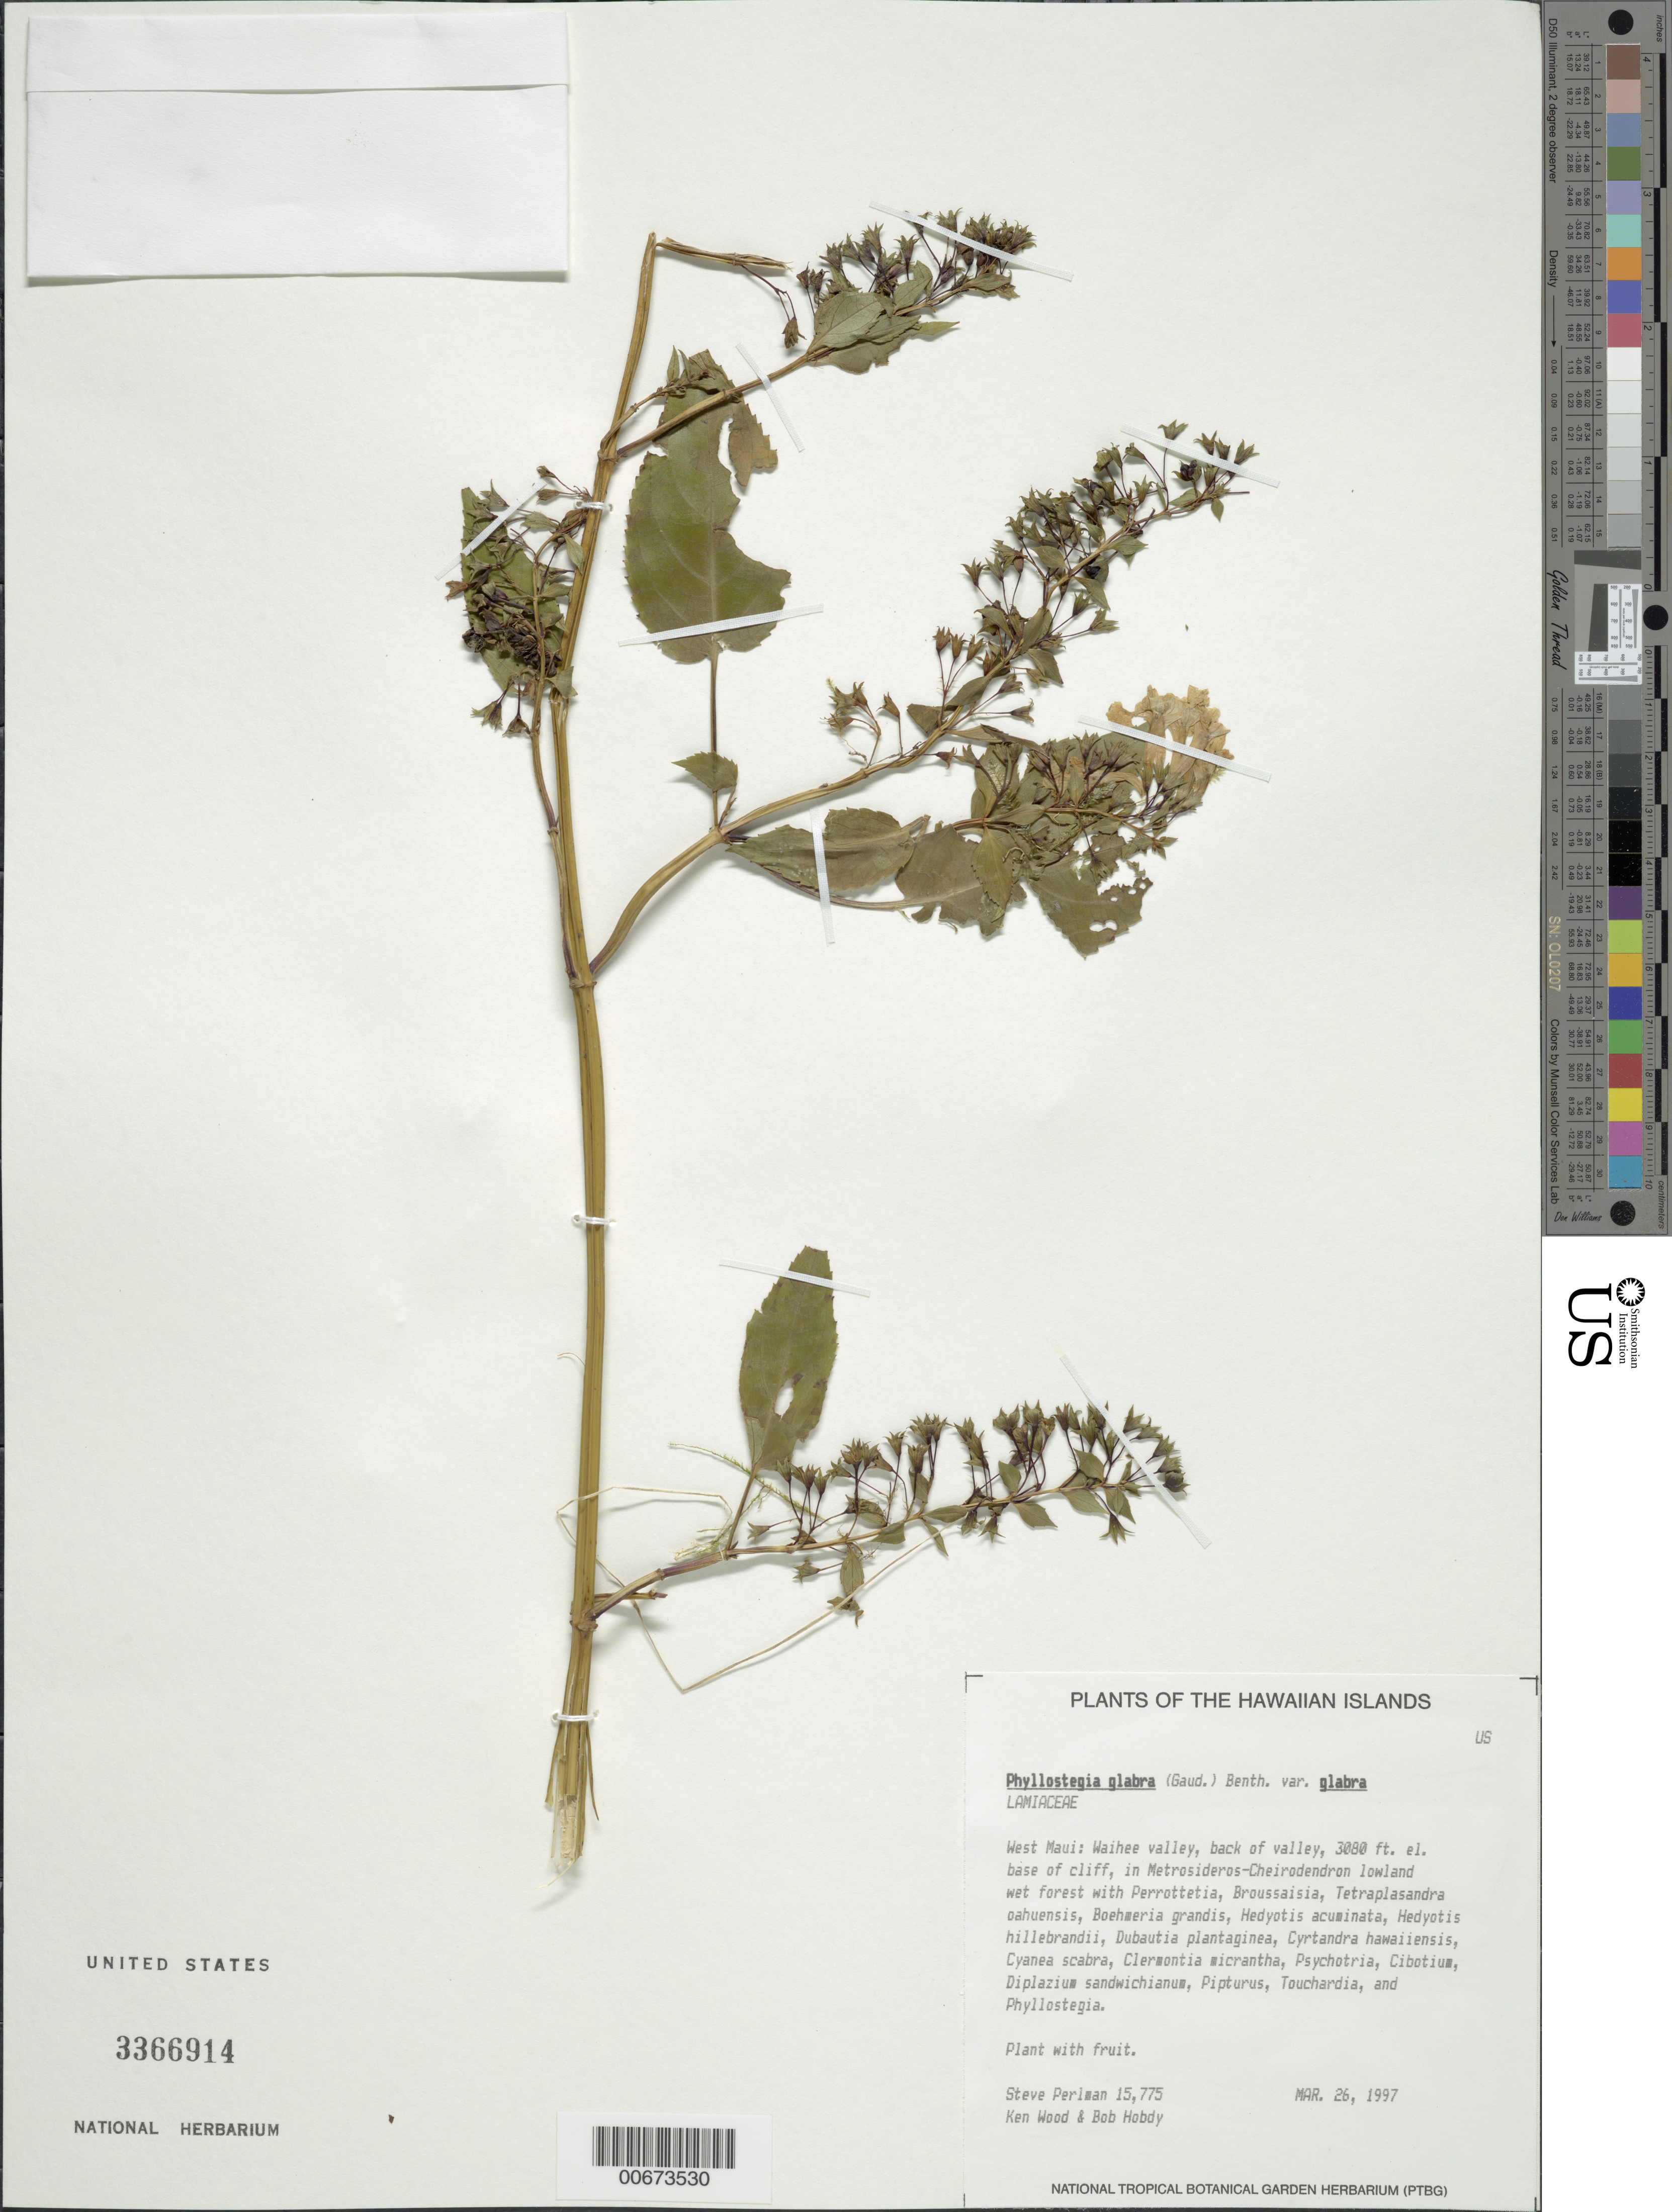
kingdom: Plantae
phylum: Tracheophyta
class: Magnoliopsida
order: Lamiales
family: Lamiaceae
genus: Phyllostegia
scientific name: Phyllostegia glabra var. glabra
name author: (Gaudich.) Benth.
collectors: S. P. Perlman, K. Wood & B. Hobdy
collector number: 15775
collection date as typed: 26 Mar 1997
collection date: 1997-03-26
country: United States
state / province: Hawaii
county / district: Maui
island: Maui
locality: Waihe'e Valley, back of valley, base of cliff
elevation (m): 939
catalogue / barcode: US 3366914